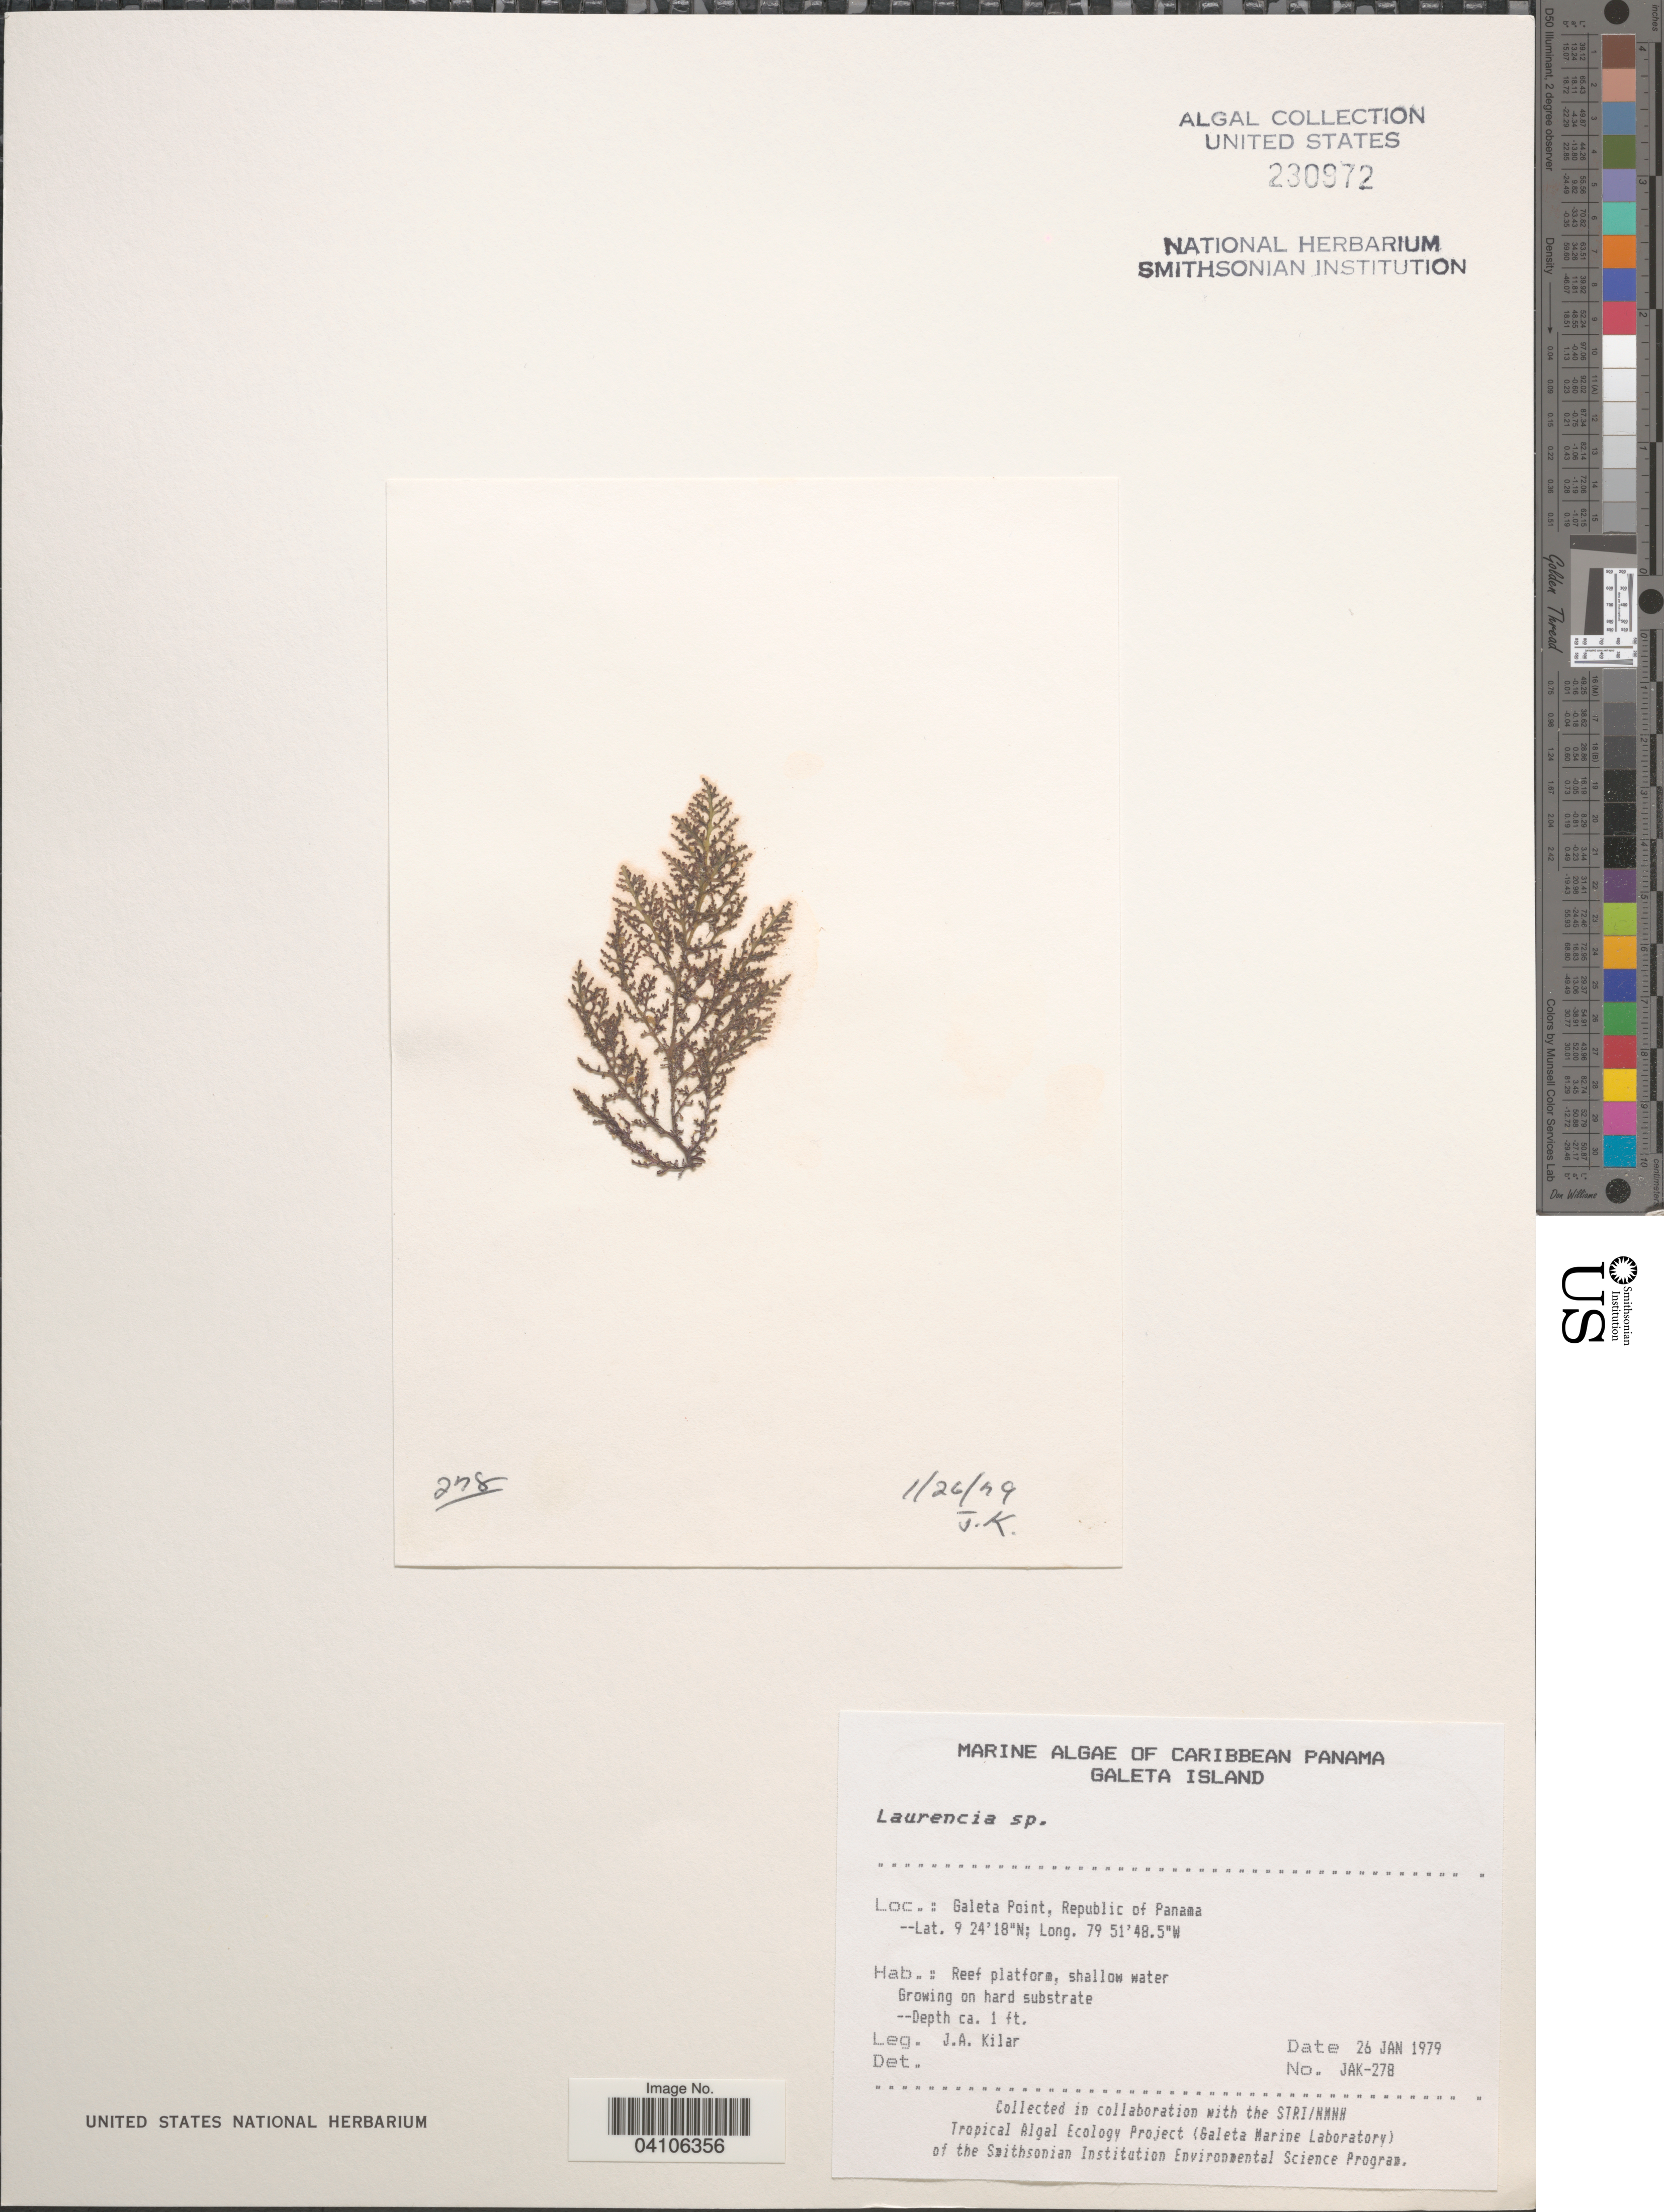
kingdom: Plantae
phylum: Rhodophyta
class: Florideophyceae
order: Ceramiales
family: Rhodomelaceae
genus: Laurencia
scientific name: Laurencia sp.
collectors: J. A. Kilar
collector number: JAK-278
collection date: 1979-01-26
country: Panama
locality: Caribbean Panama. Galeta Island. Galeta Point, Republic of Panama.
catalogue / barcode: US 230972